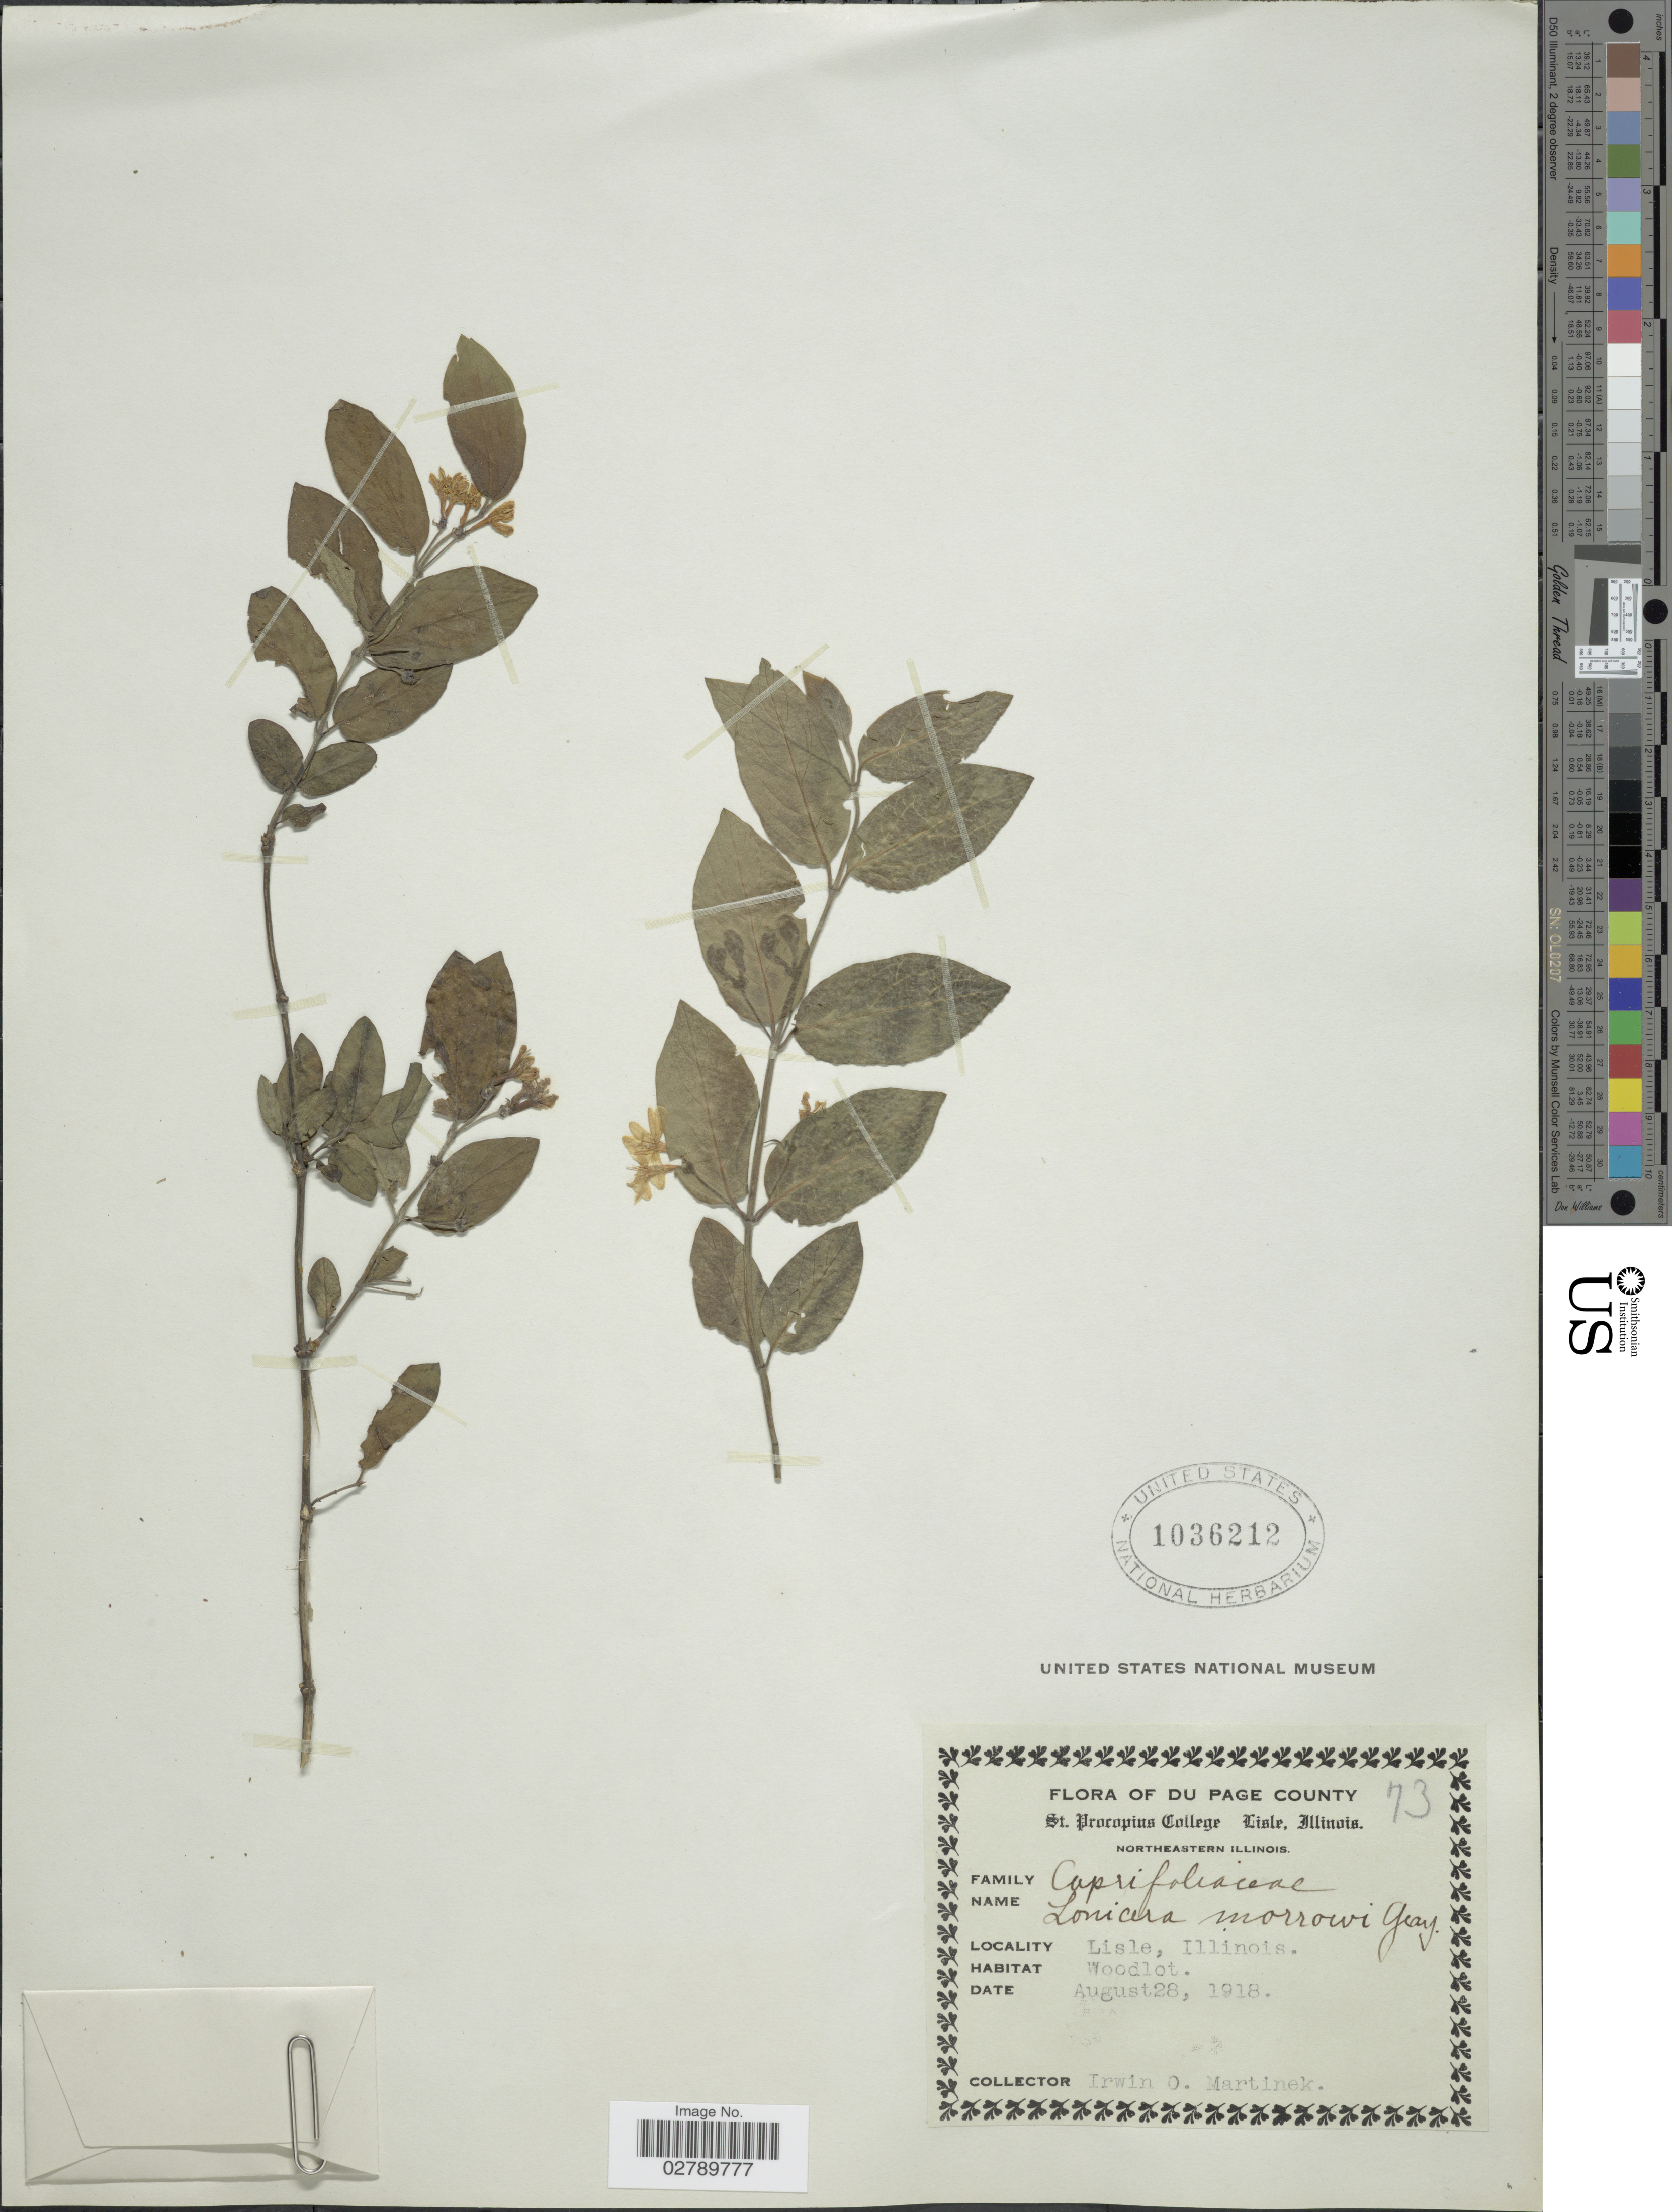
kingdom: Plantae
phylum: Tracheophyta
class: Magnoliopsida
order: Dipsacales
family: Caprifoliaceae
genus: Lonicera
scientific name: Lonicera morrowii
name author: A. Gray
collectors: I. Martinek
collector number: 73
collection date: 1918-08-28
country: United States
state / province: Illinois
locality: Du Page County. Northeatern Illinois. Lisle, Woodlot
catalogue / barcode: US 1036212